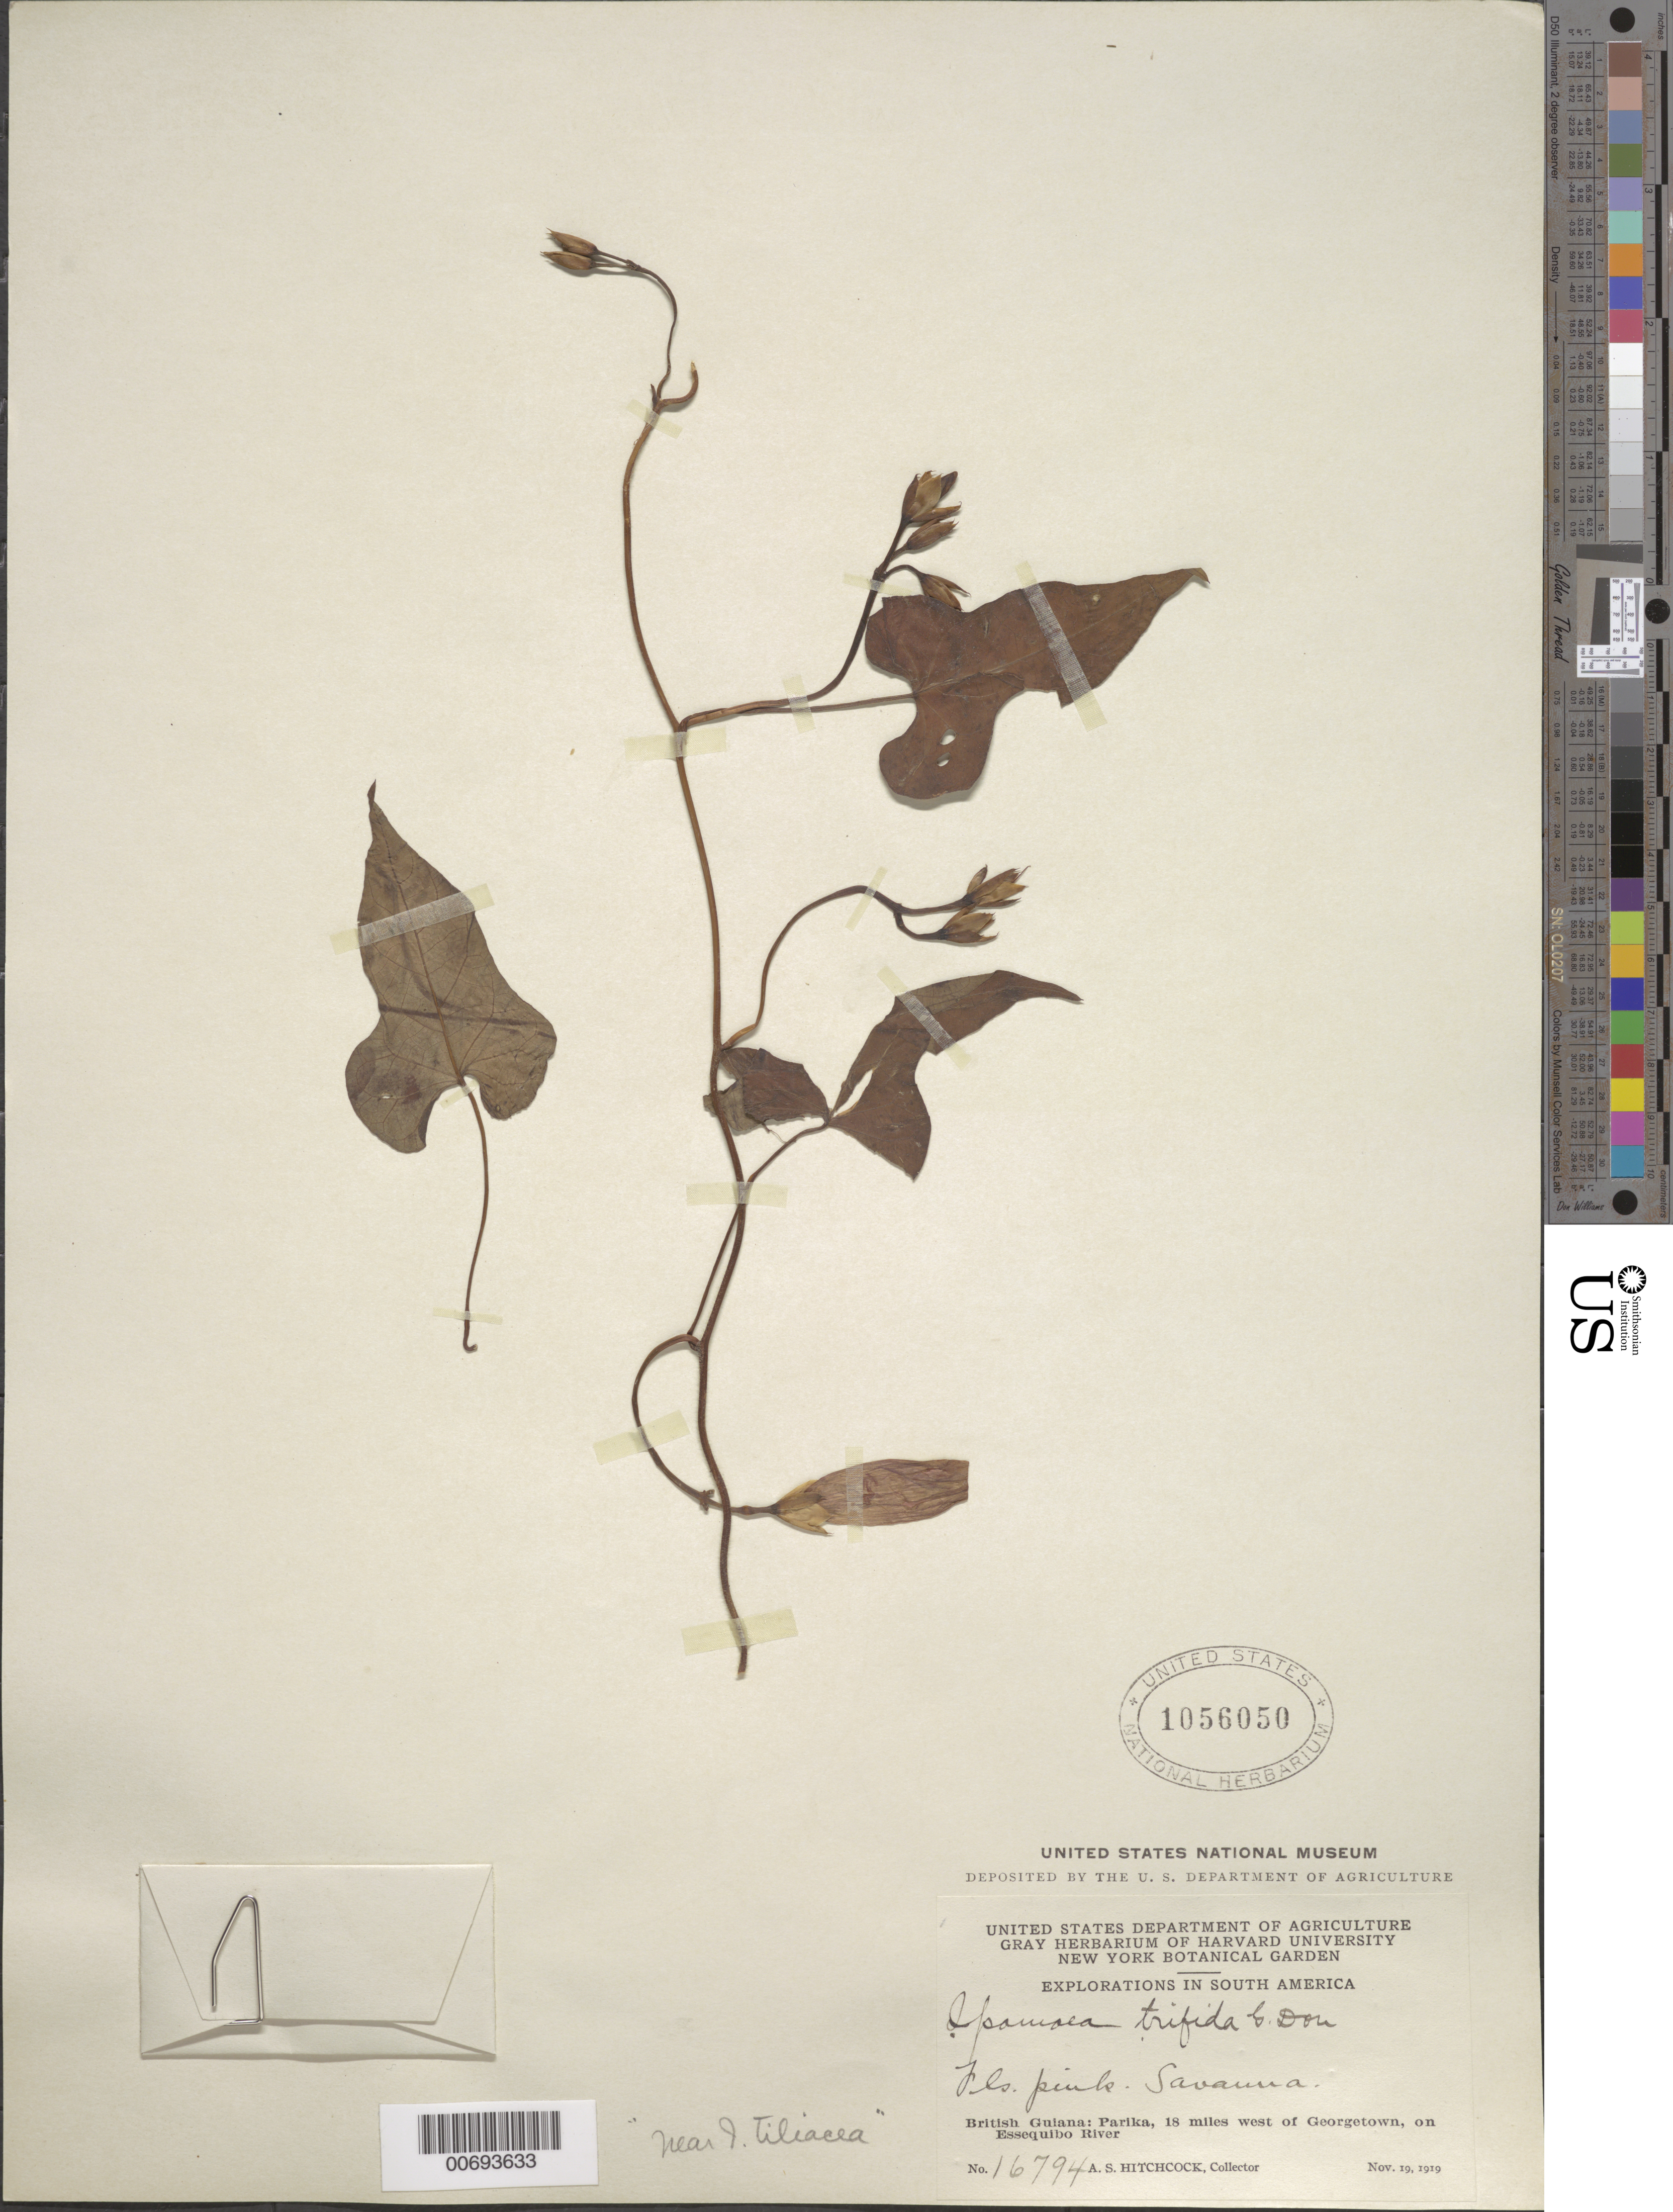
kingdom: Plantae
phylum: Tracheophyta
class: Magnoliopsida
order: Solanales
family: Convolvulaceae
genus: Ipomoea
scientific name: Ipomoea trifida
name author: (Kunth) G. Don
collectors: A. S. Hitchcock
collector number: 16794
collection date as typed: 19-Nov-19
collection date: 1919-11-19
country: Guyana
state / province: Essequibo Isl-W. Demerara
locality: Parika, 18 mi. W of Georgetown, on Essequibo R.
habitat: Savanna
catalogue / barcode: US 1056050